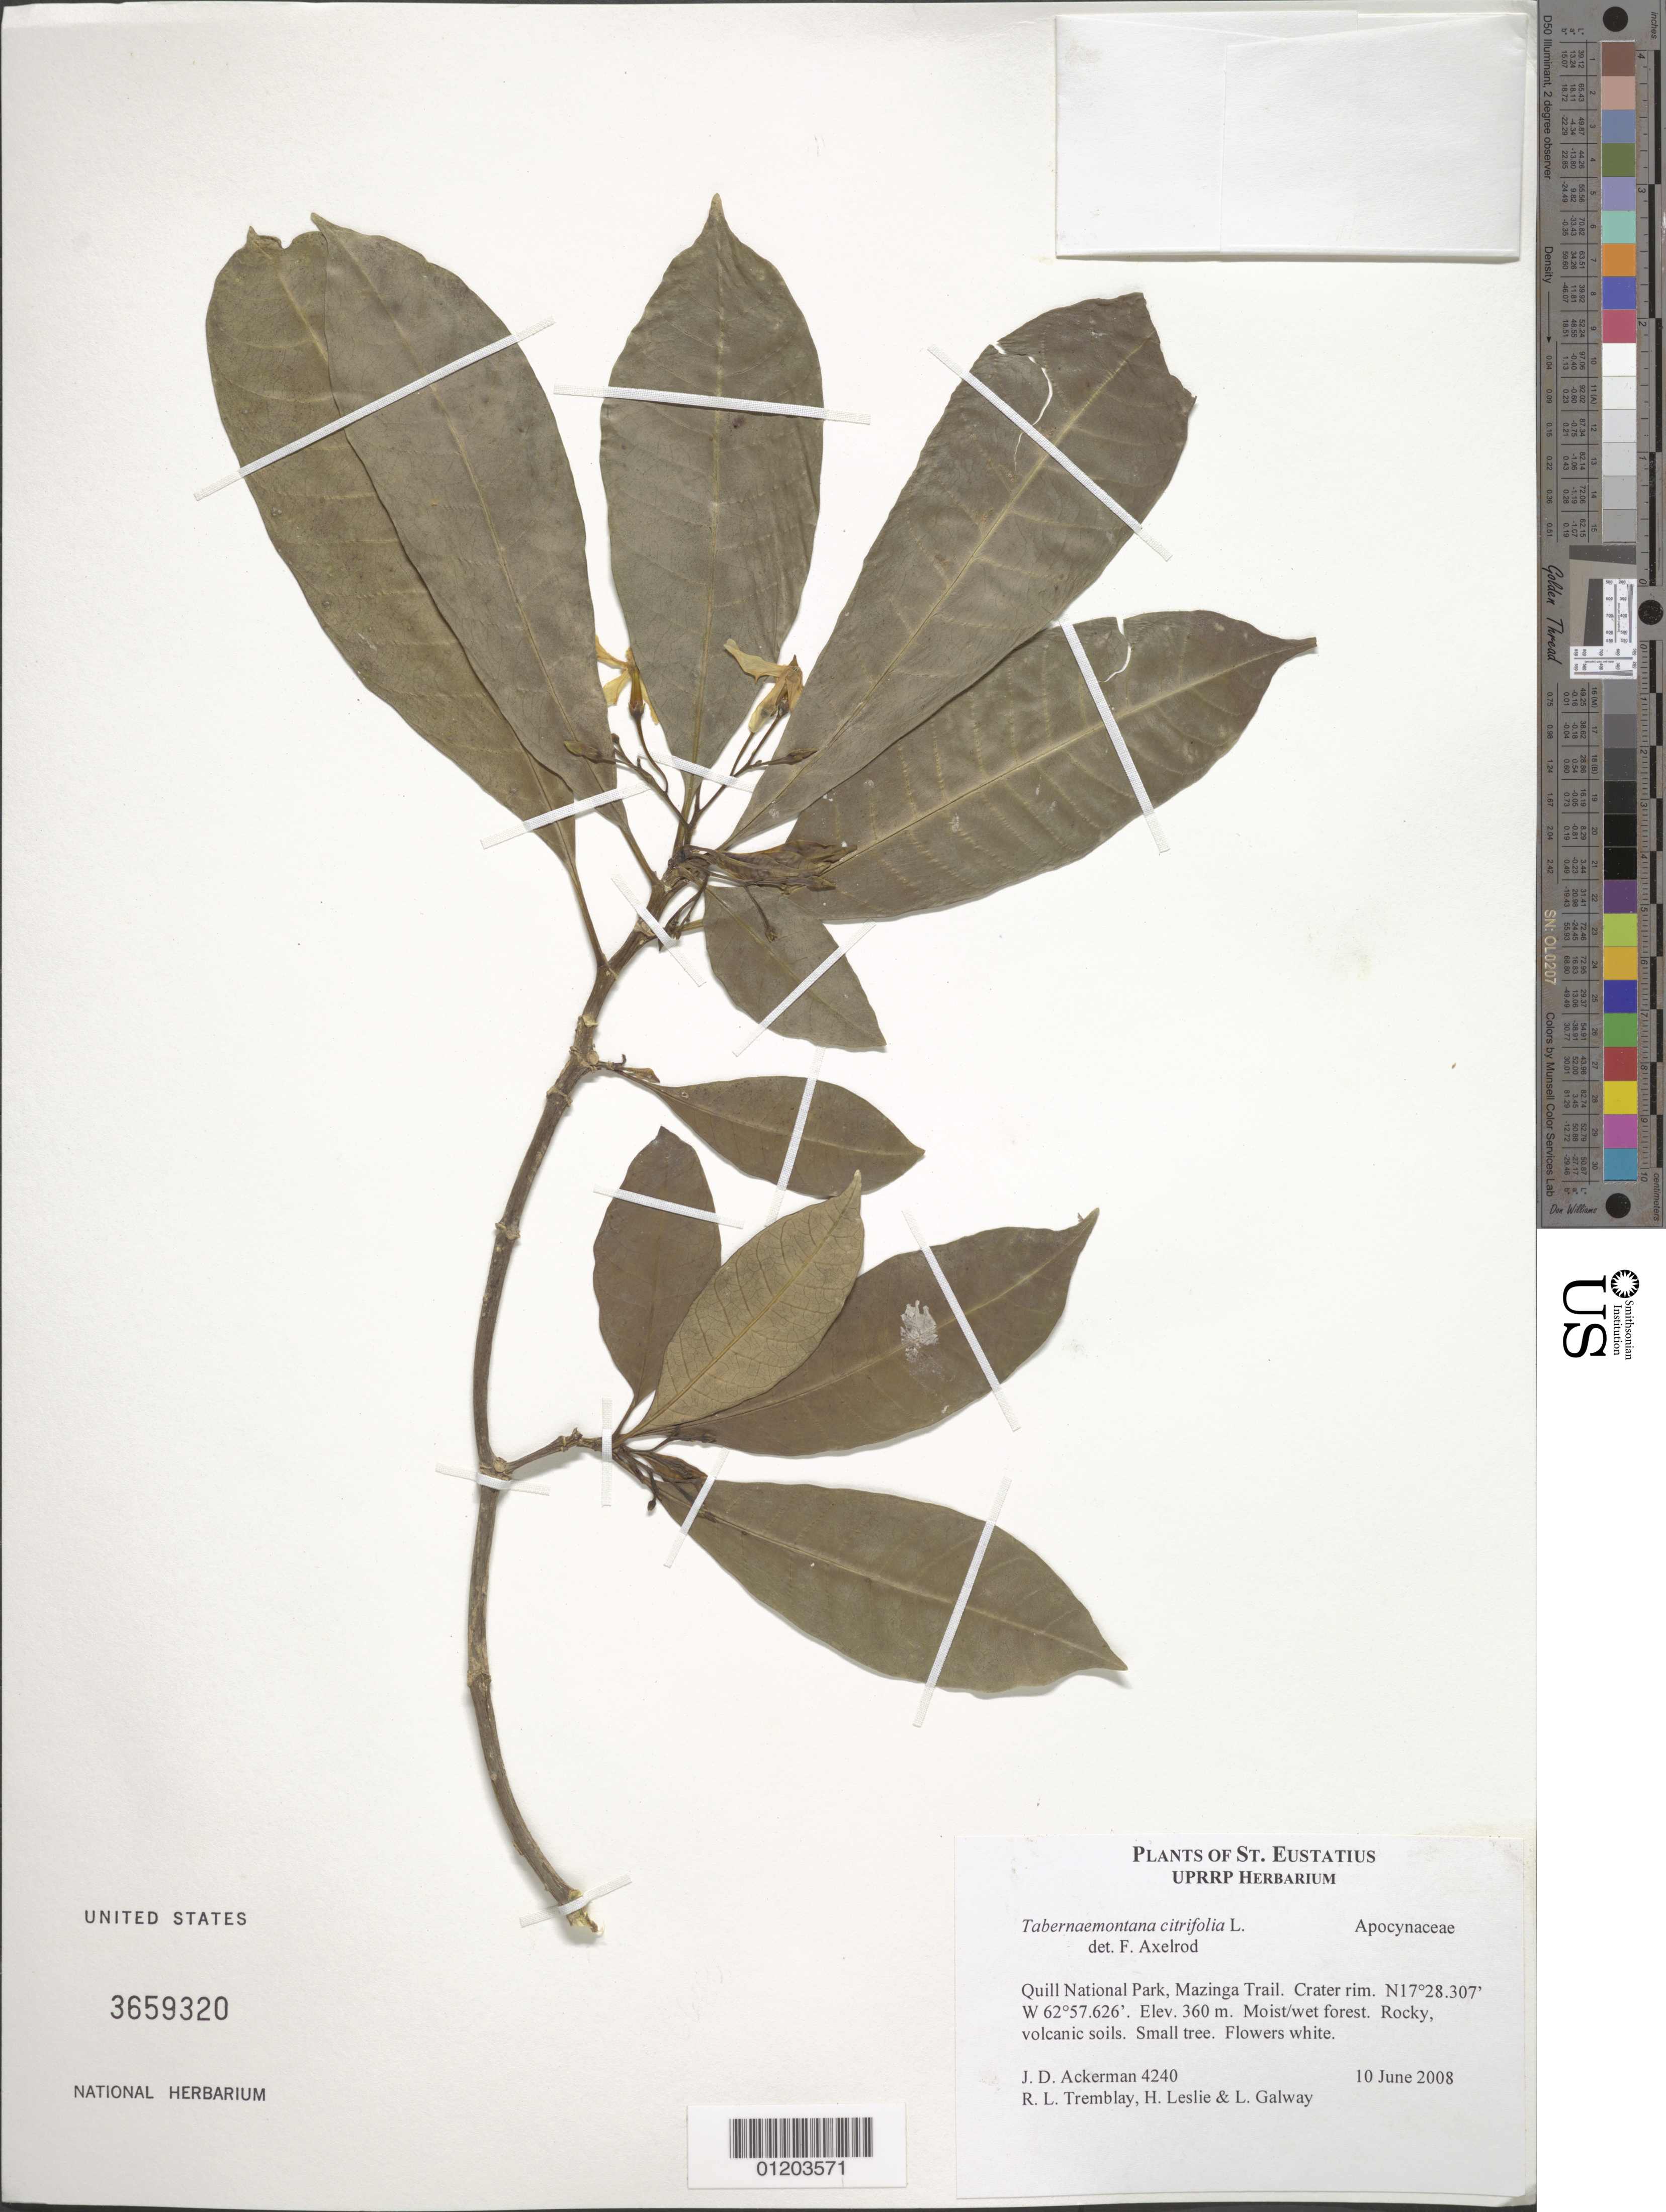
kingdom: Plantae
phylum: Tracheophyta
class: Magnoliopsida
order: Gentianales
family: Apocynaceae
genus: Tabernaemontana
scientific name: Tabernaemontana citrifolia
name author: L.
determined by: Axelrod, F. S.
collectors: J. D. Ackerman, R. Tremblay, H. Leslie & L. Galway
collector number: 4240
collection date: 2008-06-10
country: Netherlands Antilles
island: St. Eustatius I.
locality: Quill National Park, Mazinga Trail.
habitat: Crater rim. Moist/wet forest. Rocky, volcanic soils.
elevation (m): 360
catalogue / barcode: US 3659320